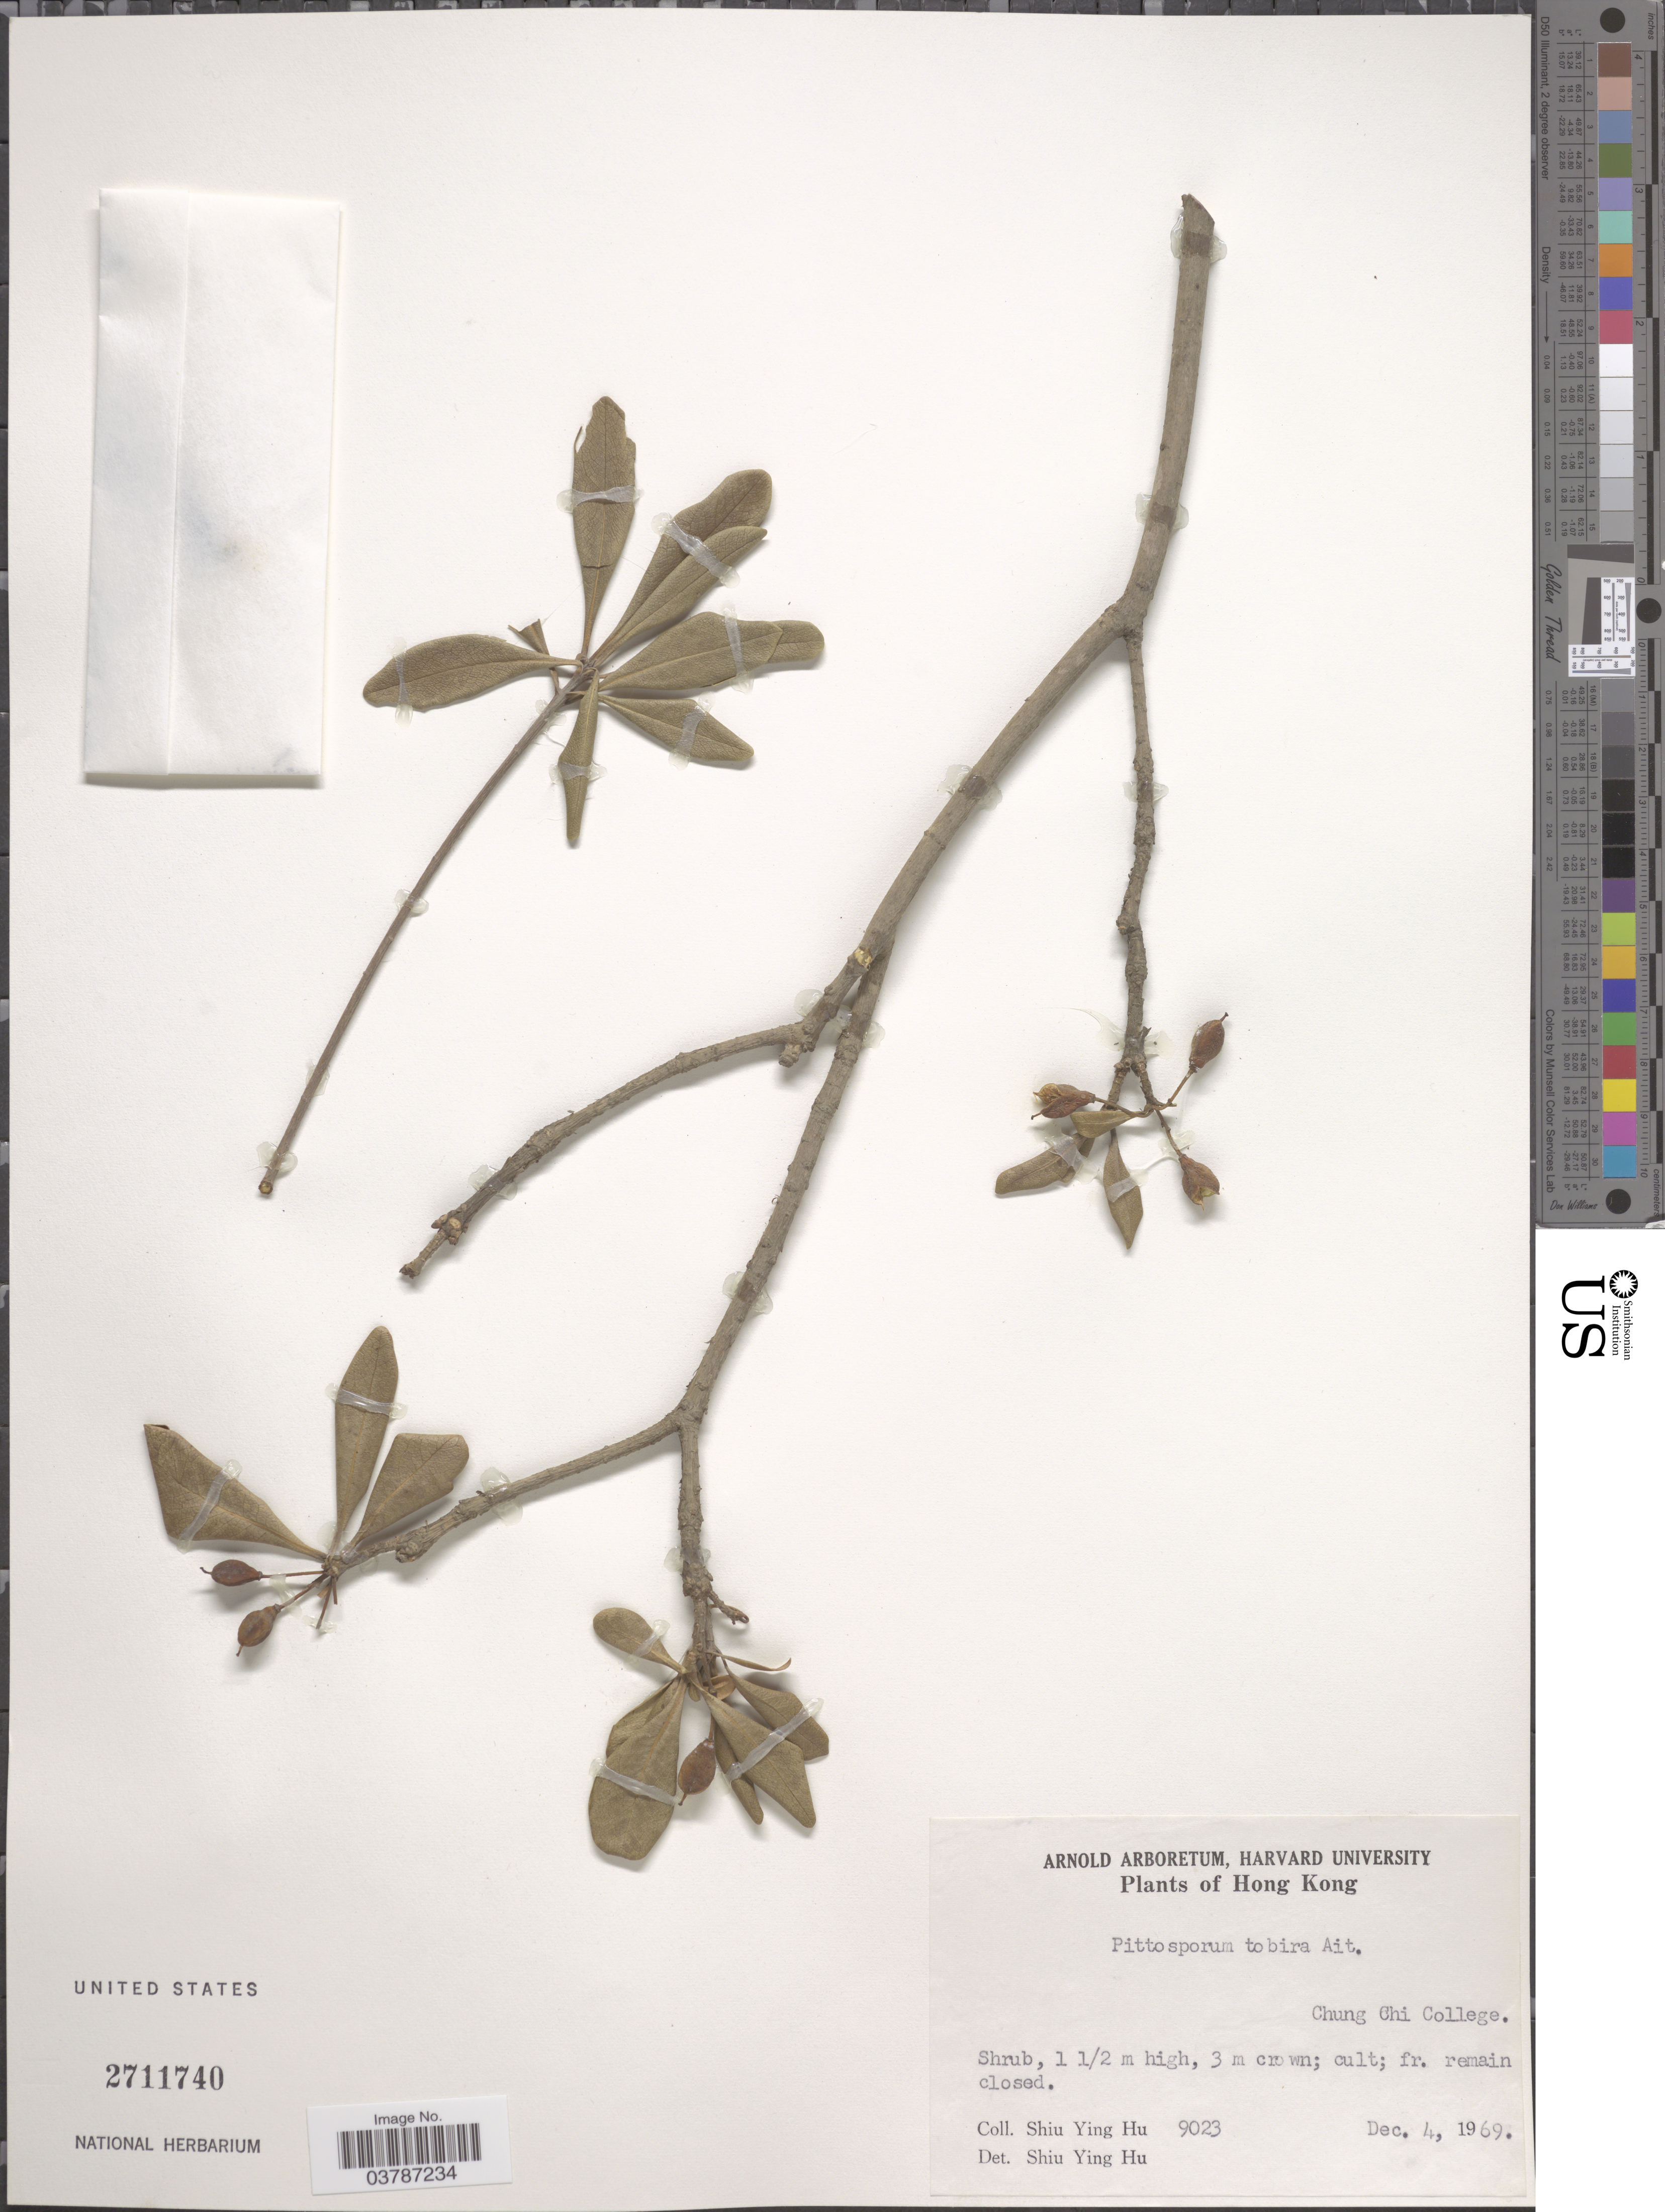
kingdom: Plantae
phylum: Tracheophyta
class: Magnoliopsida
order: Apiales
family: Pittosporaceae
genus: Pittosporum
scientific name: Pittosporum tobira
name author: (Thunb.) W.T. Aiton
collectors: S. Y. Hu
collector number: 9023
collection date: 1969-12-04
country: China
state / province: Hong Kong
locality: Chung Chi College.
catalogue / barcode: US 2711740